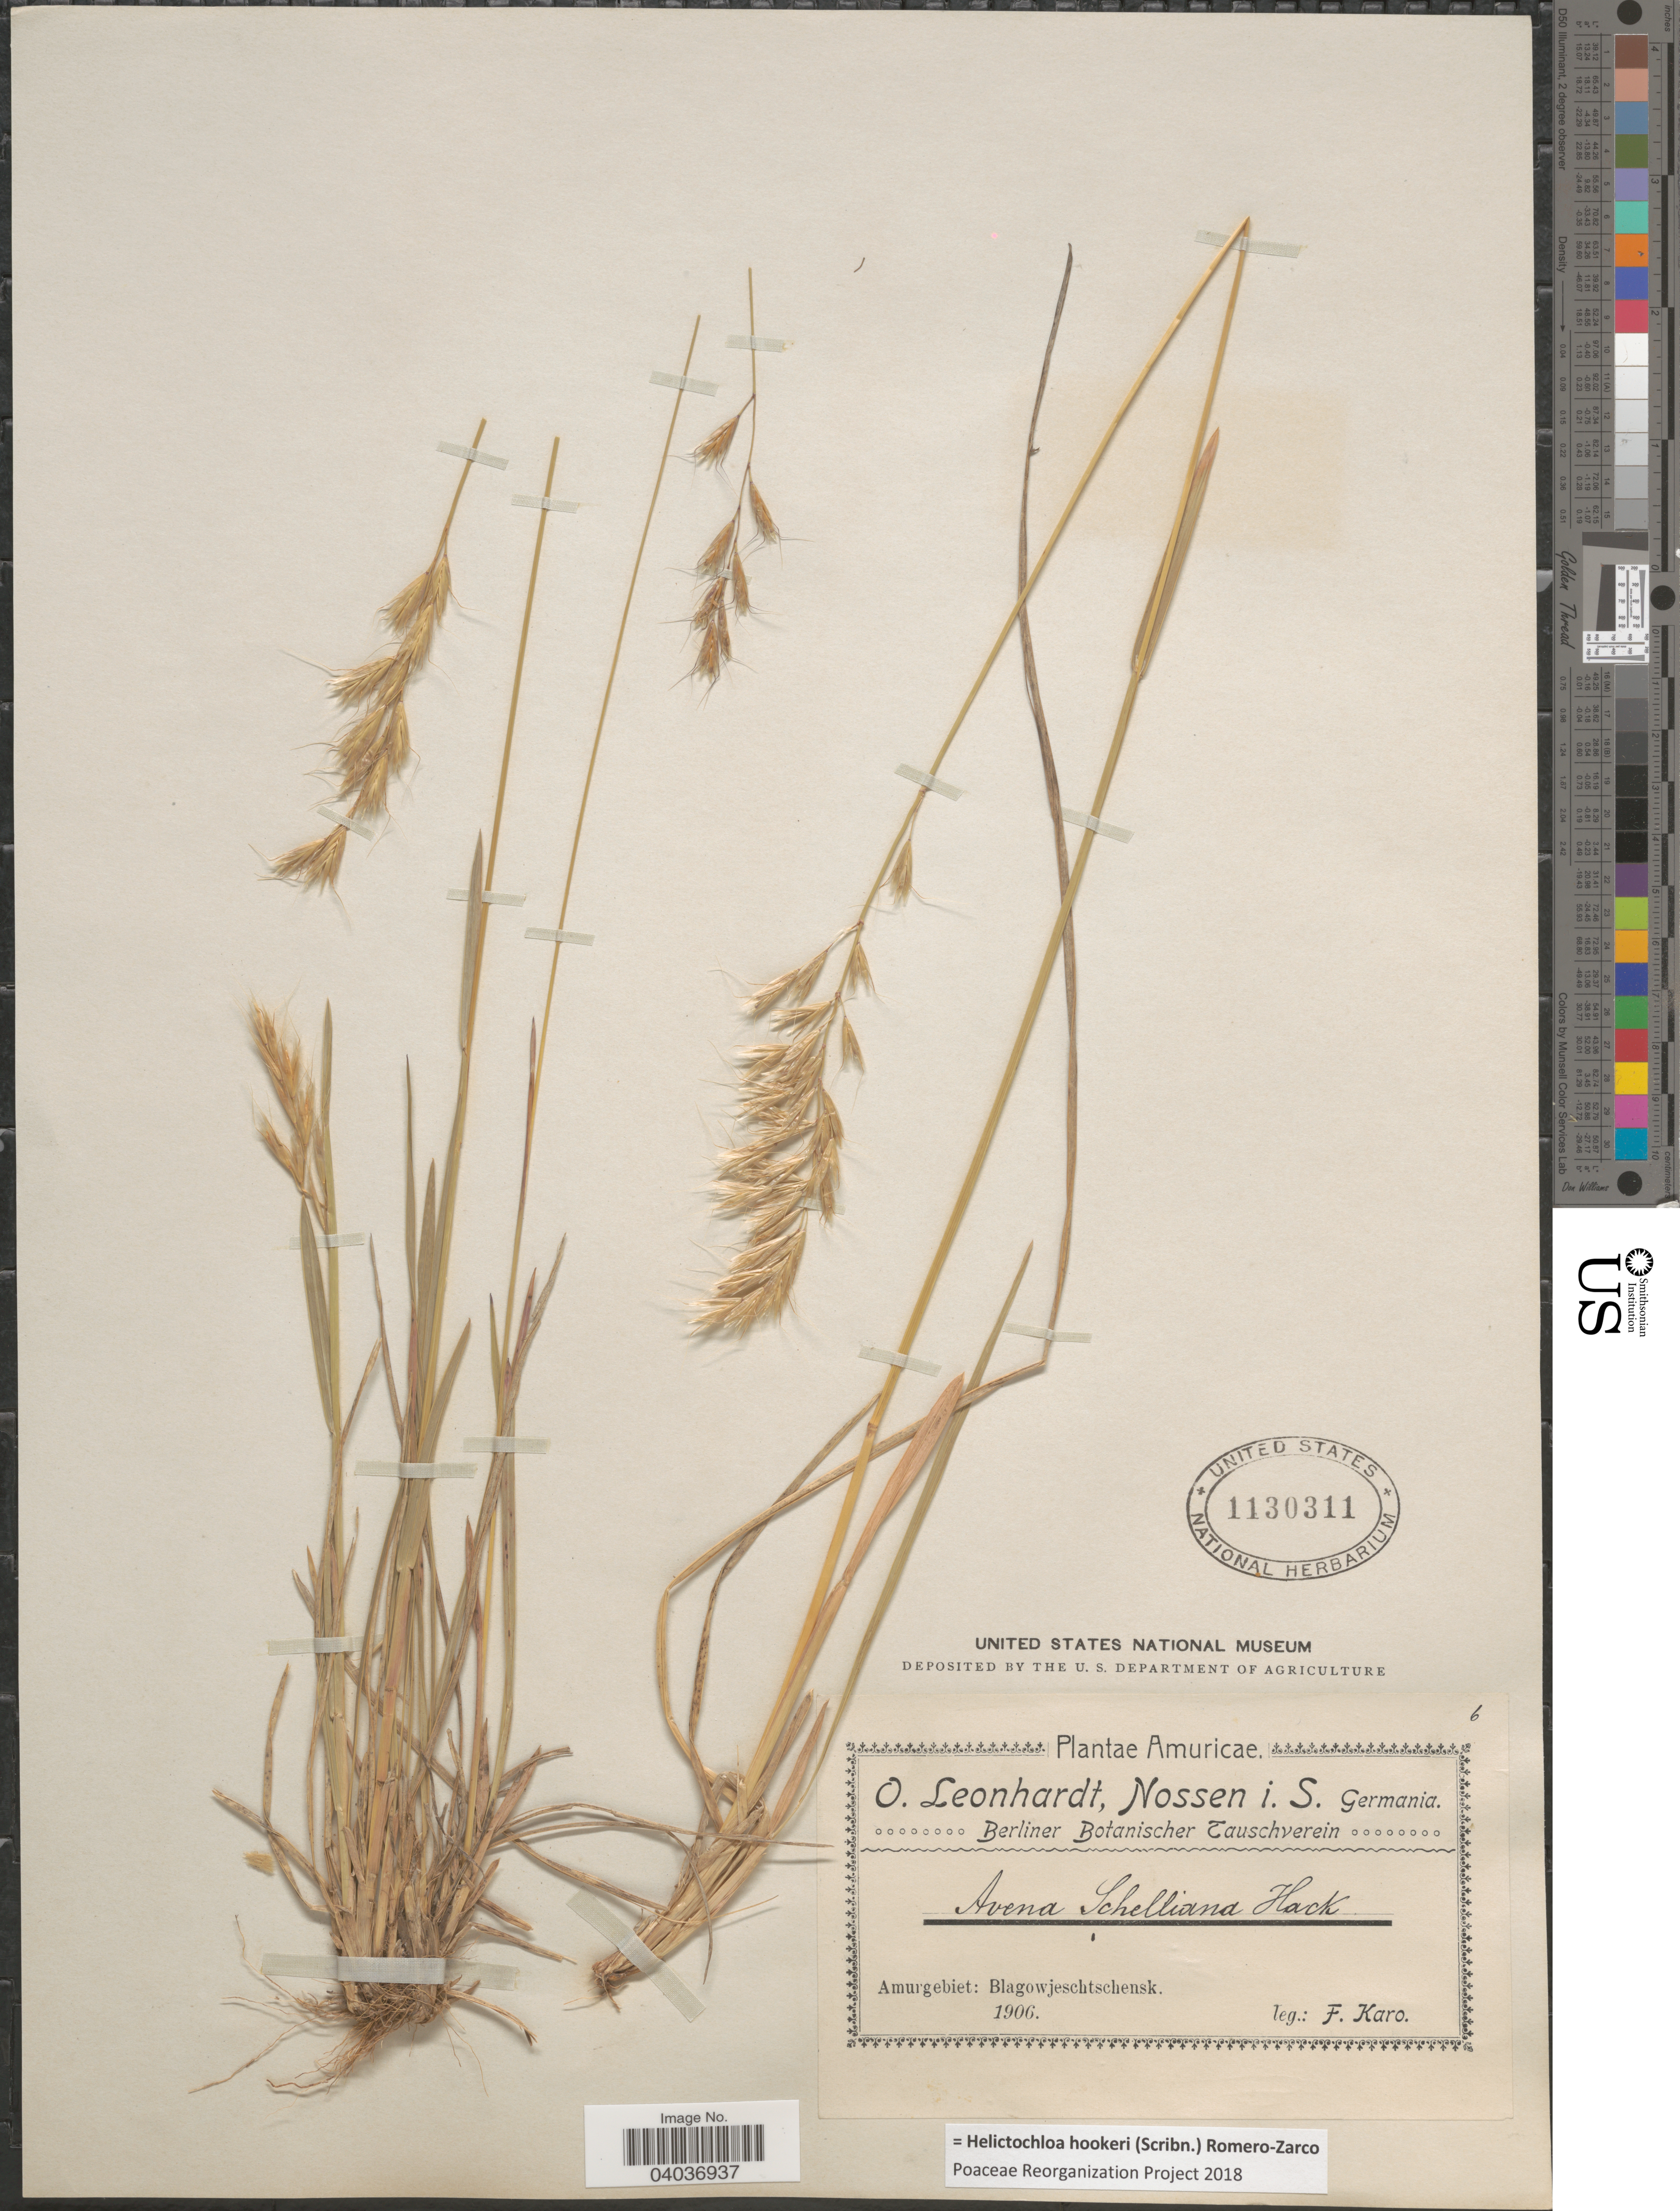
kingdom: Plantae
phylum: Tracheophyta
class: Liliopsida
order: Poales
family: Poaceae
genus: Helictochloa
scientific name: Helictochloa hookeri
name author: (Scribn.) Romero Zarco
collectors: F. Karo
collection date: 1906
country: Russian Federation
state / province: Amur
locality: Amuricae. Amurgebiet: Blagowjeschtschensk.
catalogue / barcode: US 1130311